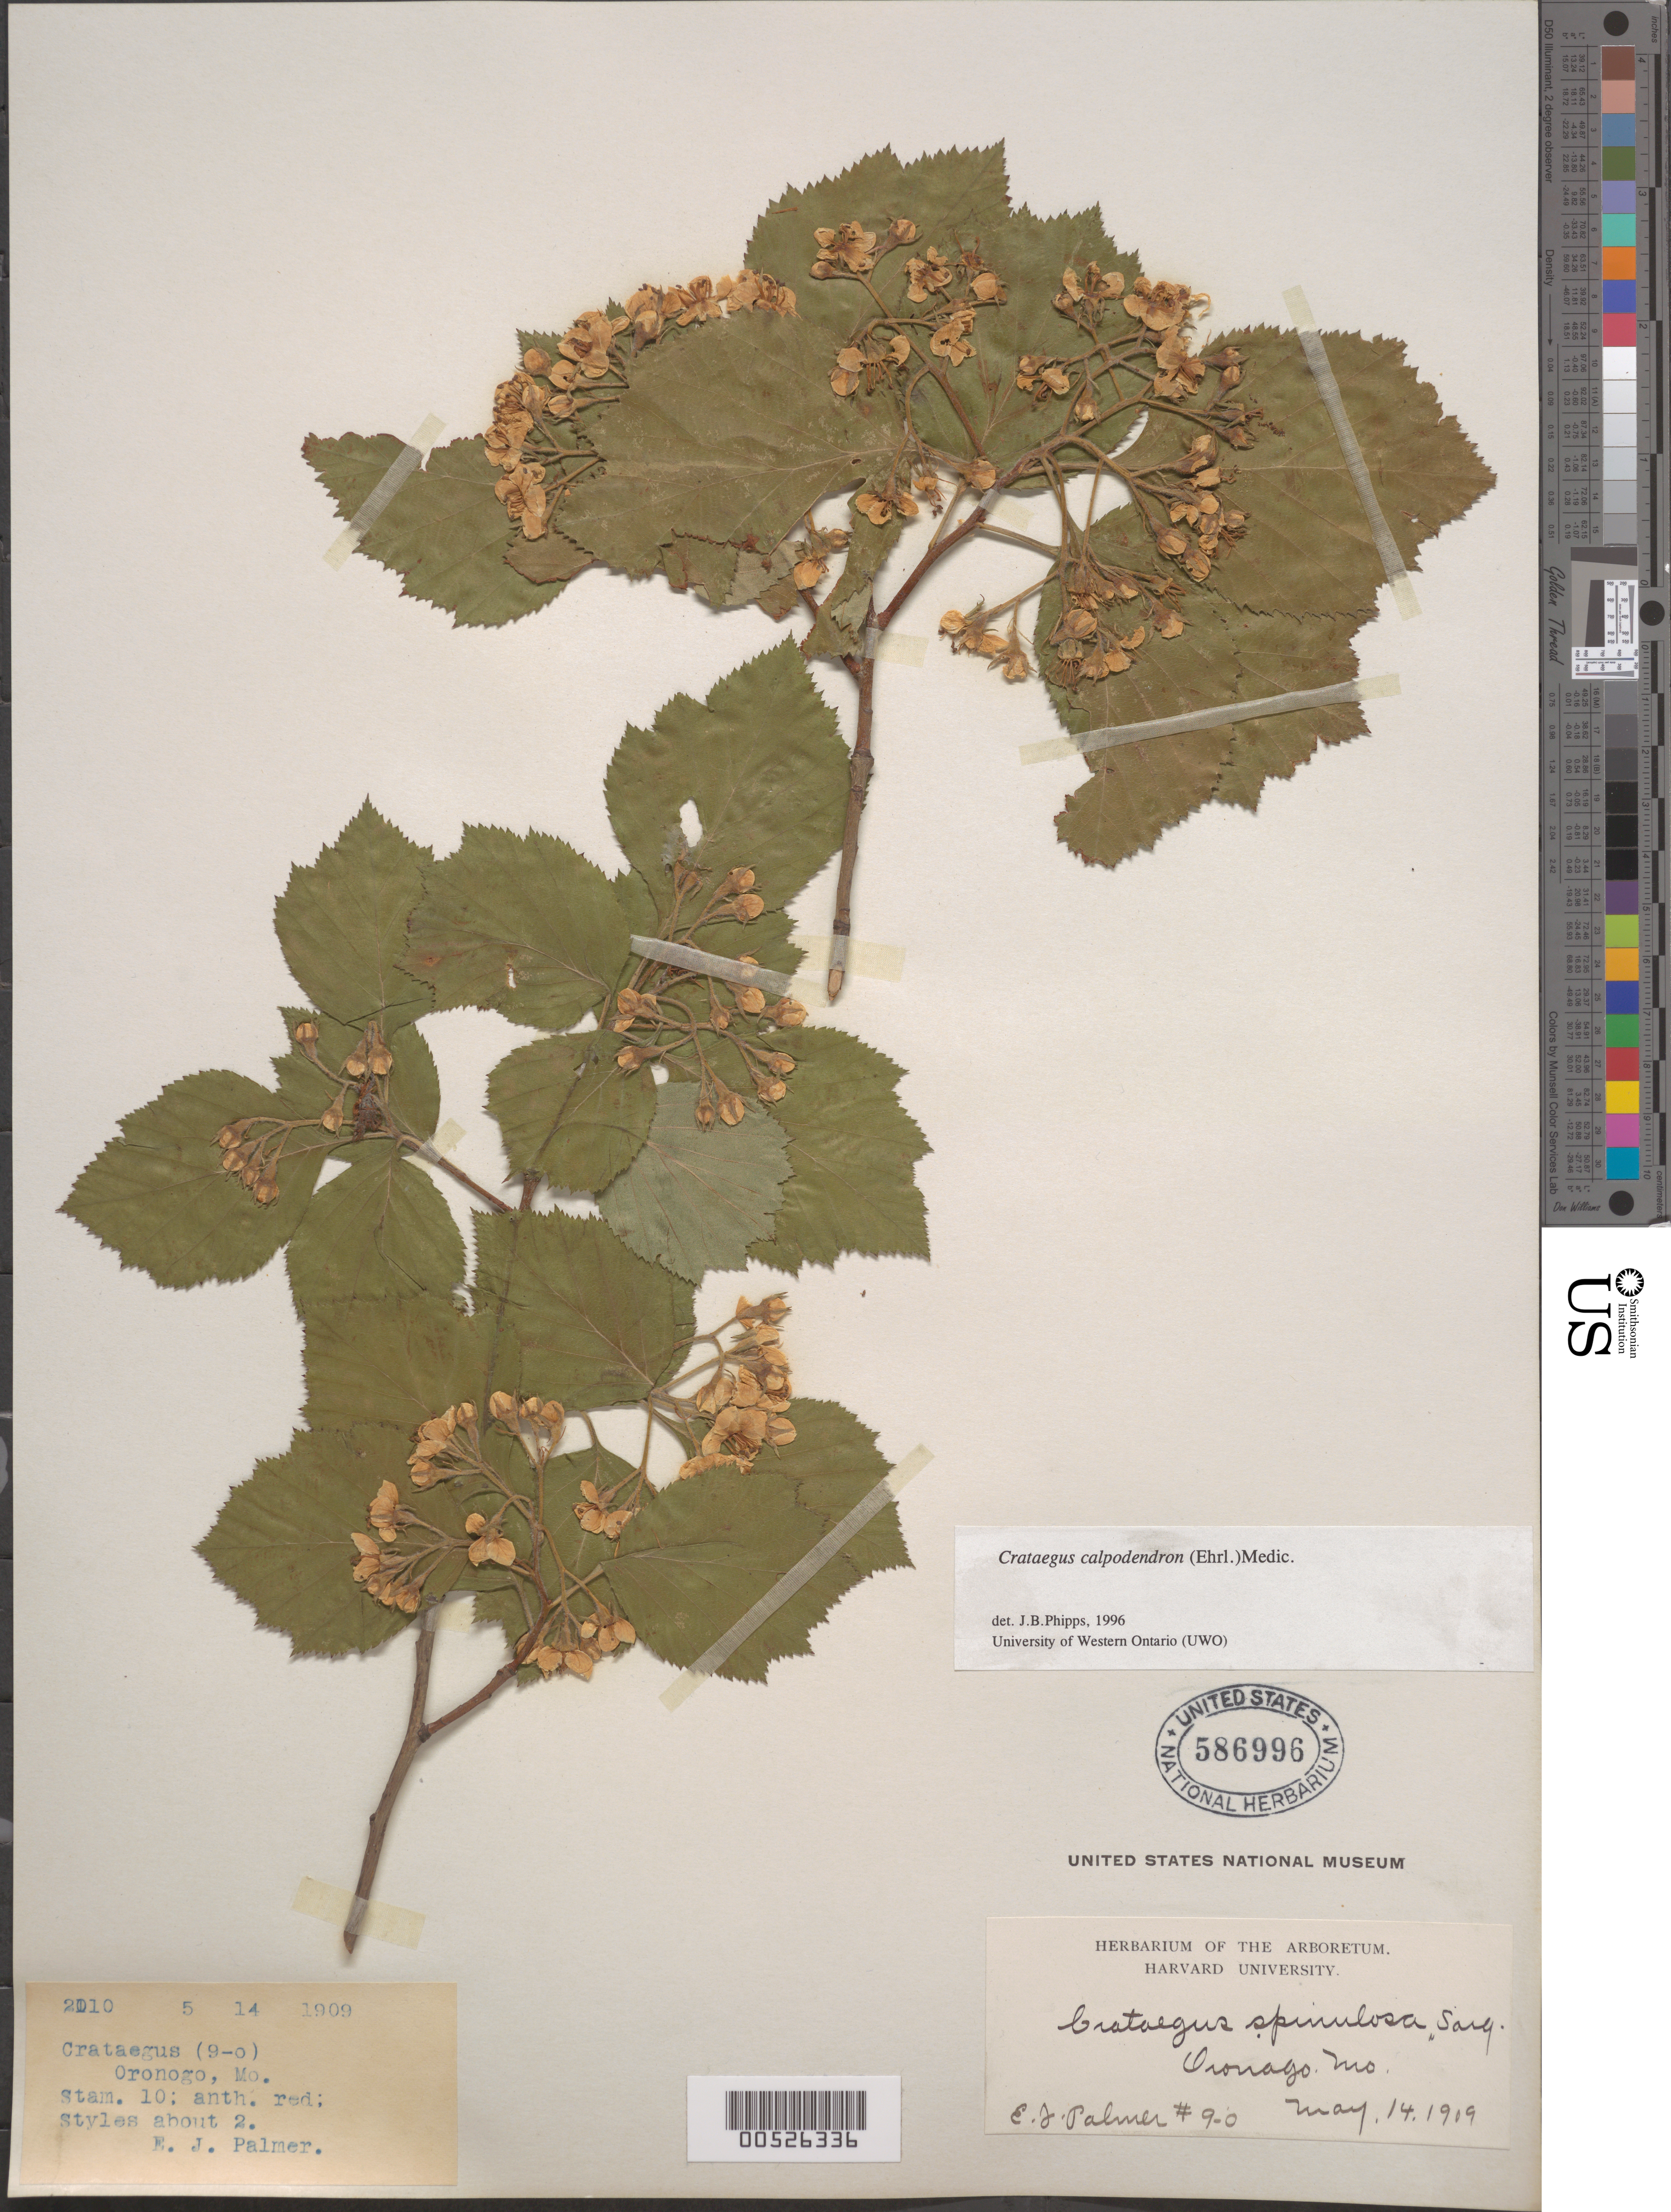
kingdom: Plantae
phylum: Tracheophyta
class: Magnoliopsida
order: Rosales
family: Rosaceae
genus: Crataegus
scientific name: Crataegus calpodendron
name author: (Ehrh.) Medik.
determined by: Phipps, James B., (UWO), University of Western Ontario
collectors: E. J. Palmer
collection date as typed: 14 May 1919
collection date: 1919-05-14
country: United States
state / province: Missouri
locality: Oronago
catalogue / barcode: US 586996